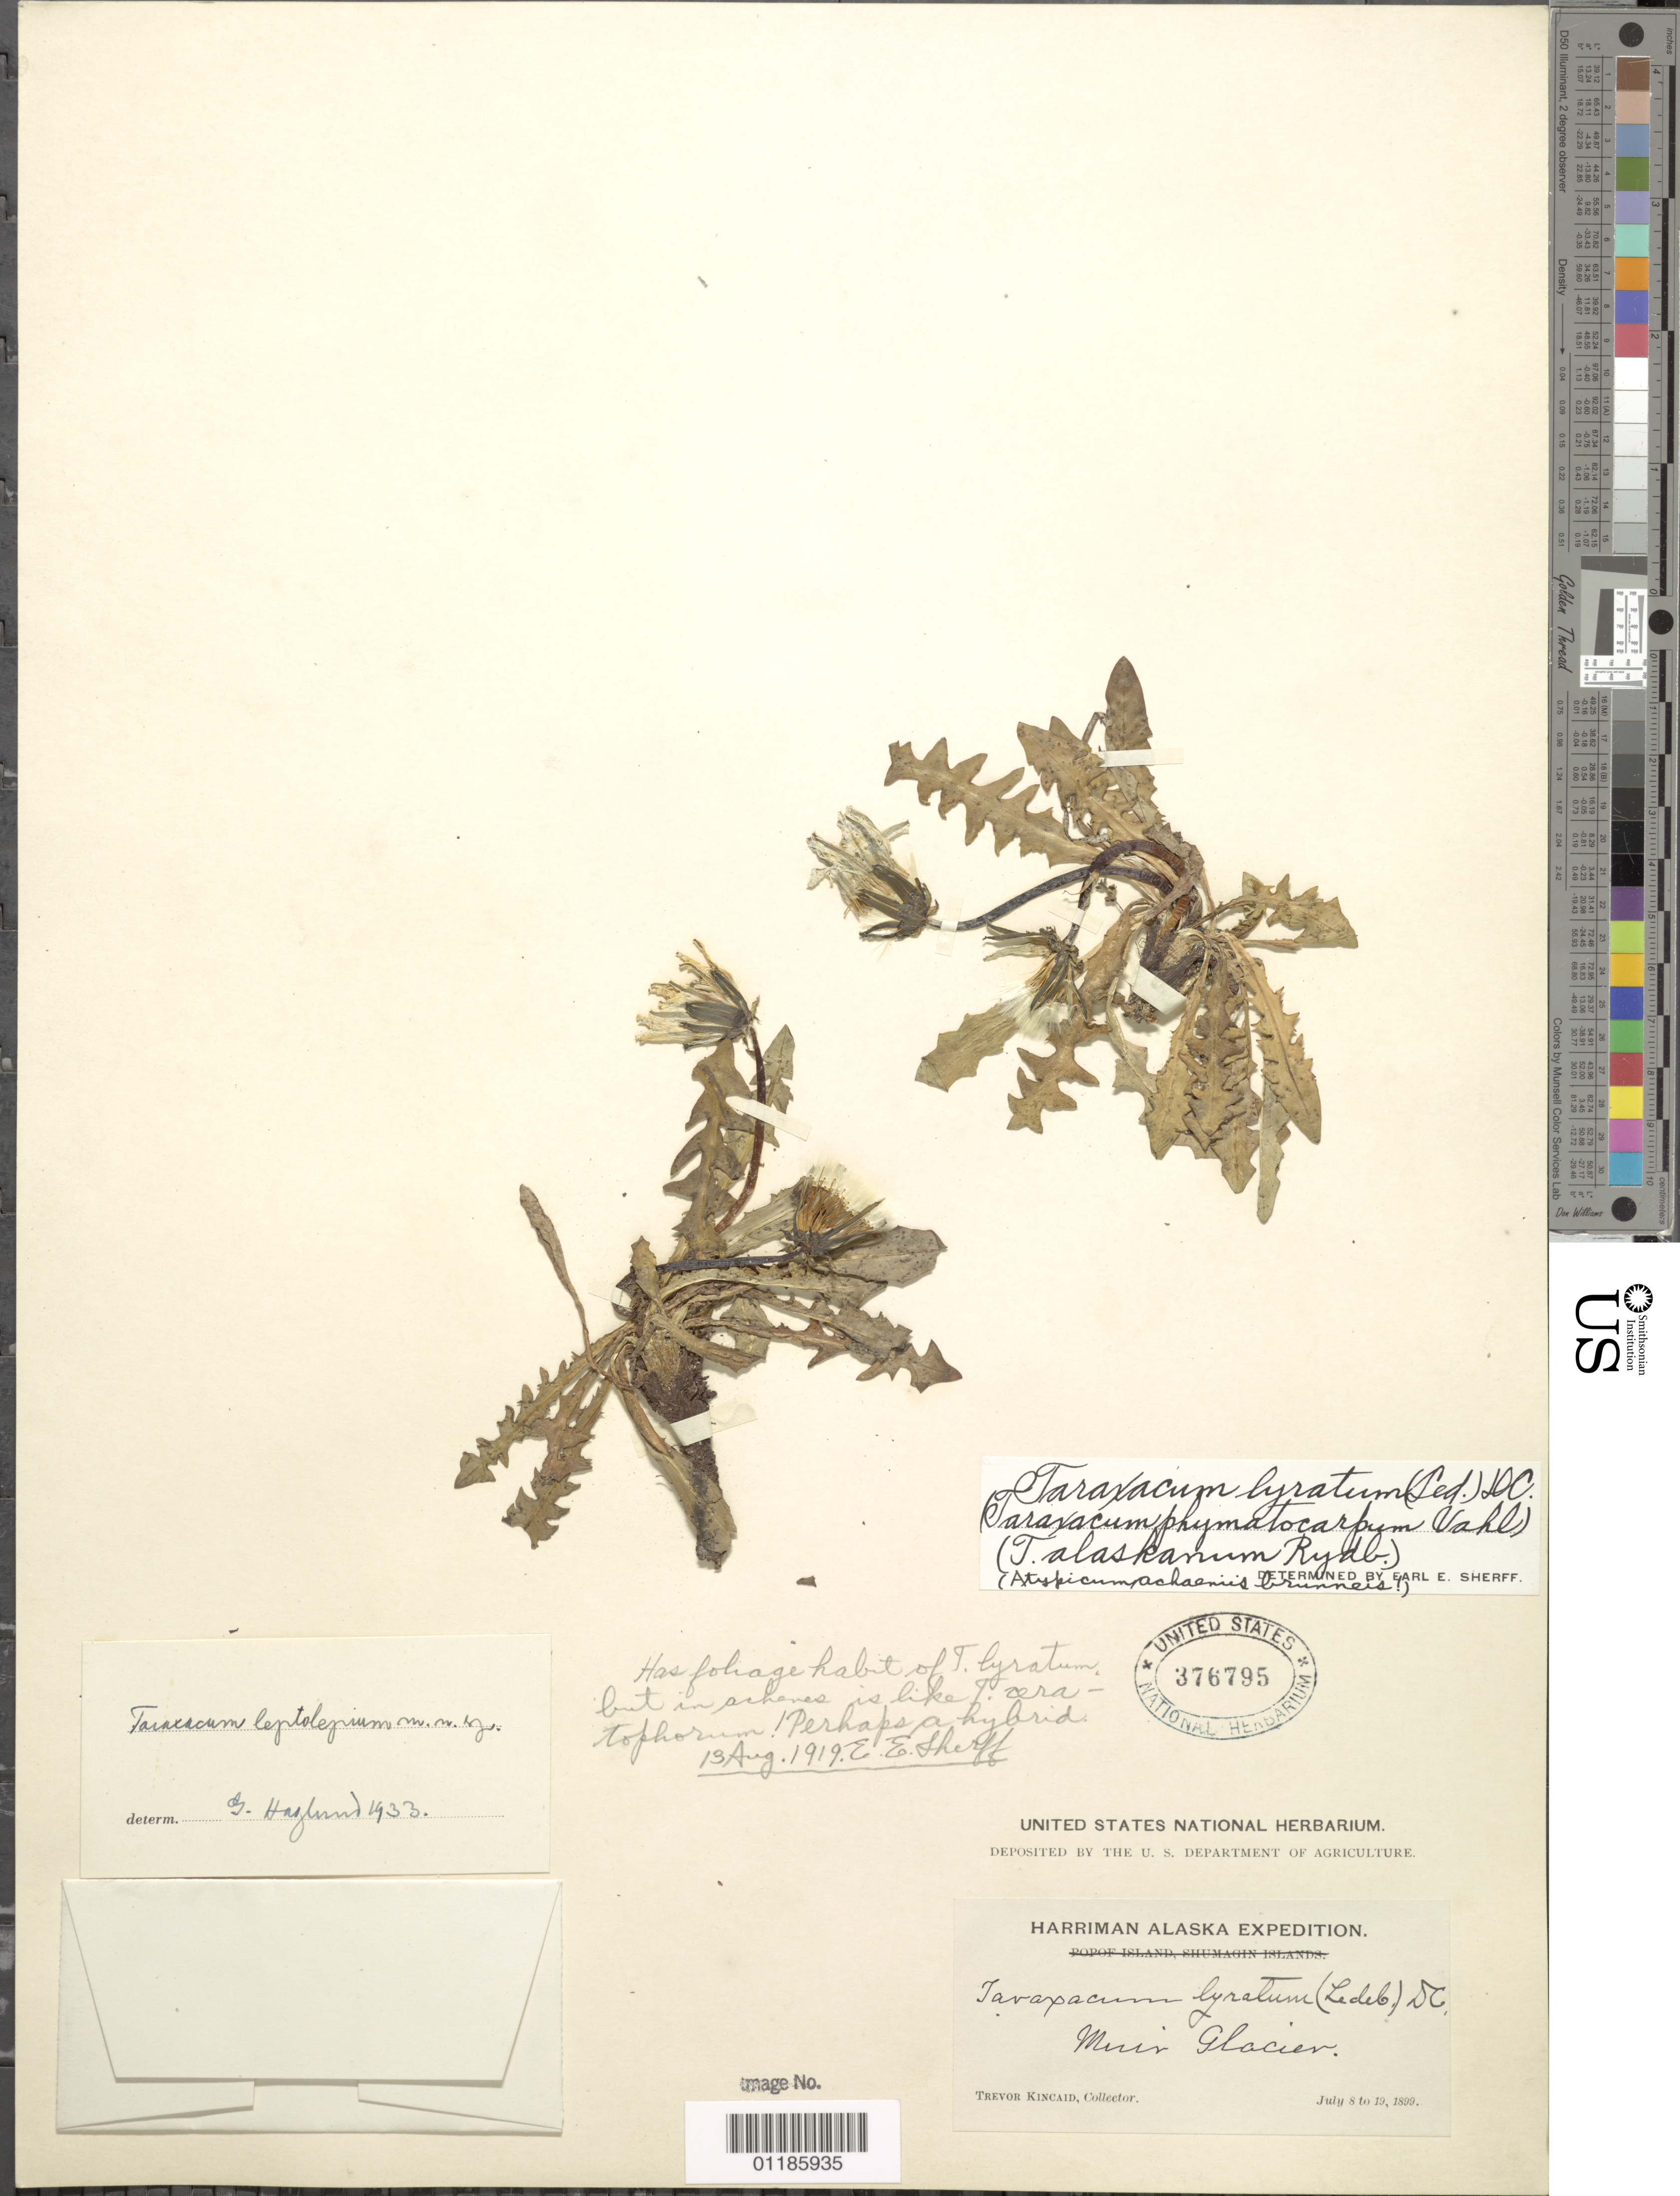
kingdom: Plantae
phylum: Tracheophyta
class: Magnoliopsida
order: Asterales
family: Asteraceae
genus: Taraxacum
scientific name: Taraxacum lyratum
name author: (Ledeb.) DC.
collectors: T. C. Kincaid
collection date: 1899-07-08/1899-07-19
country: United States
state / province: Alaska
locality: Muir Glacier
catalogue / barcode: US 376795